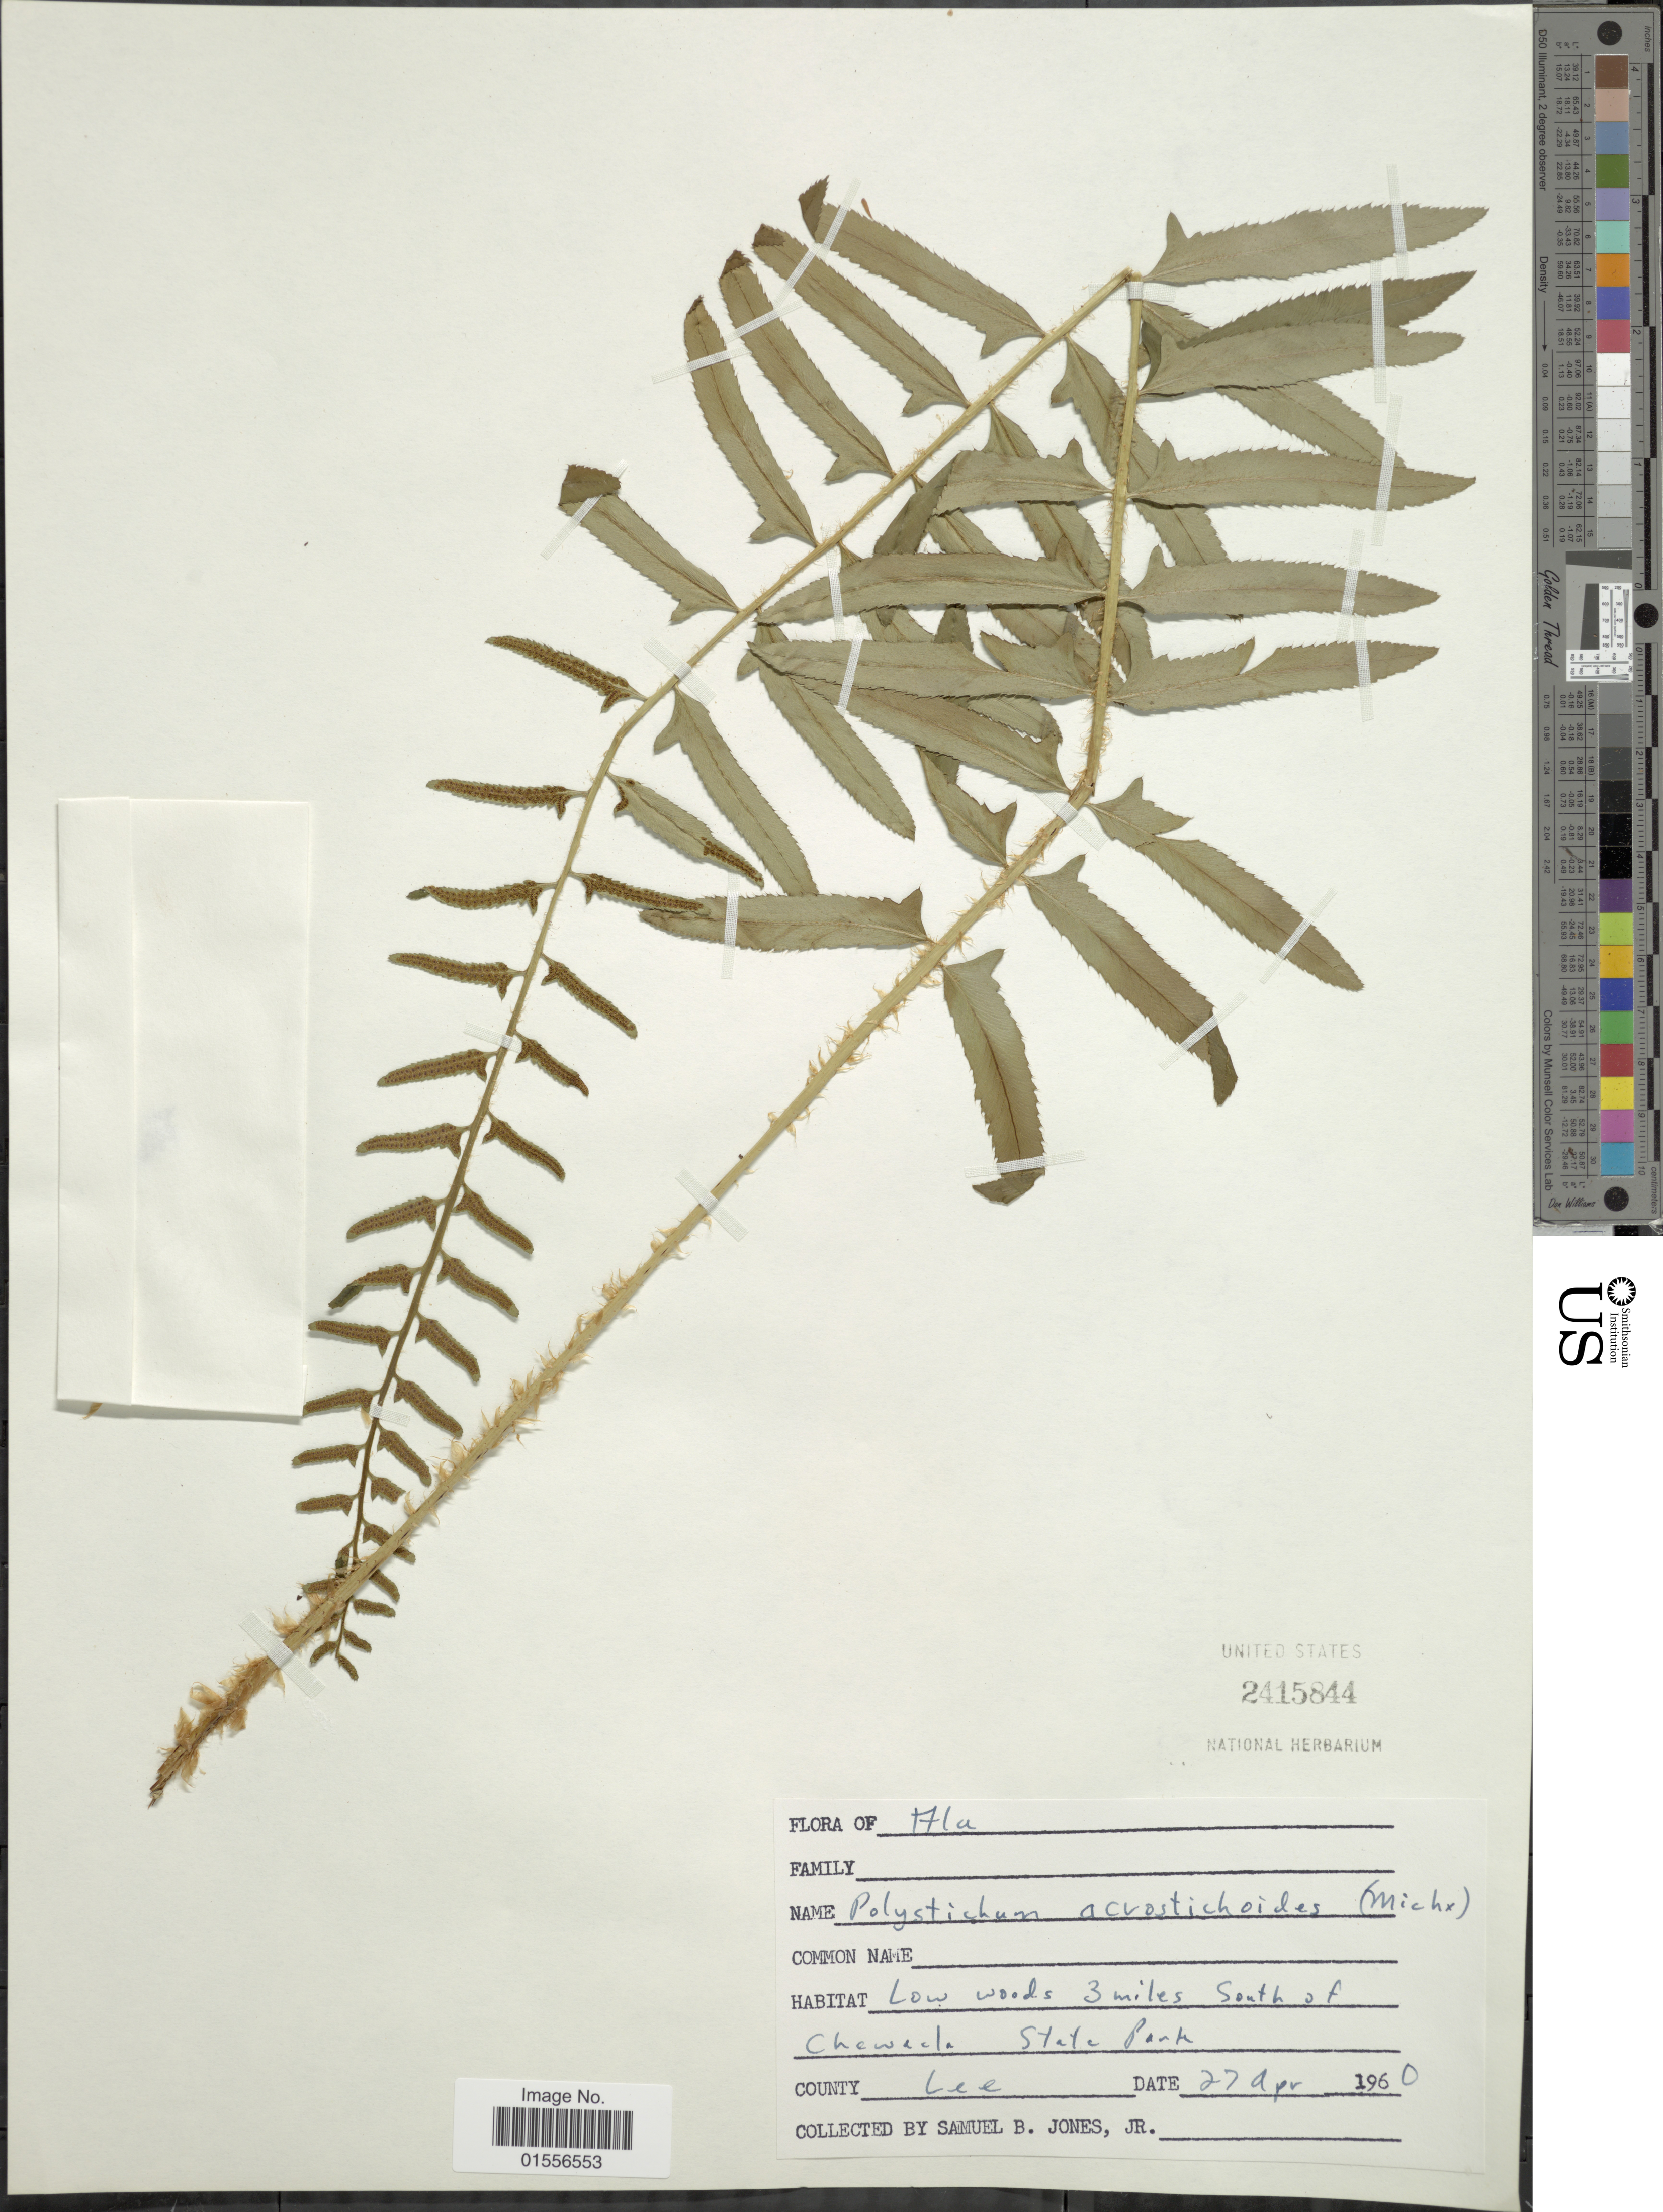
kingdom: Plantae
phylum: Tracheophyta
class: Polypodiopsida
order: Polypodiales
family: Dryopteridaceae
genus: Polystichum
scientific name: Polystichum acrostichoides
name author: (Michx.) Schott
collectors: S. B. Jones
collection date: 1960-04-27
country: United States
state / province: Alabama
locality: Low woods 3 miles South of Chewacla State Park, County Lee.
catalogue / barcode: US 2415844